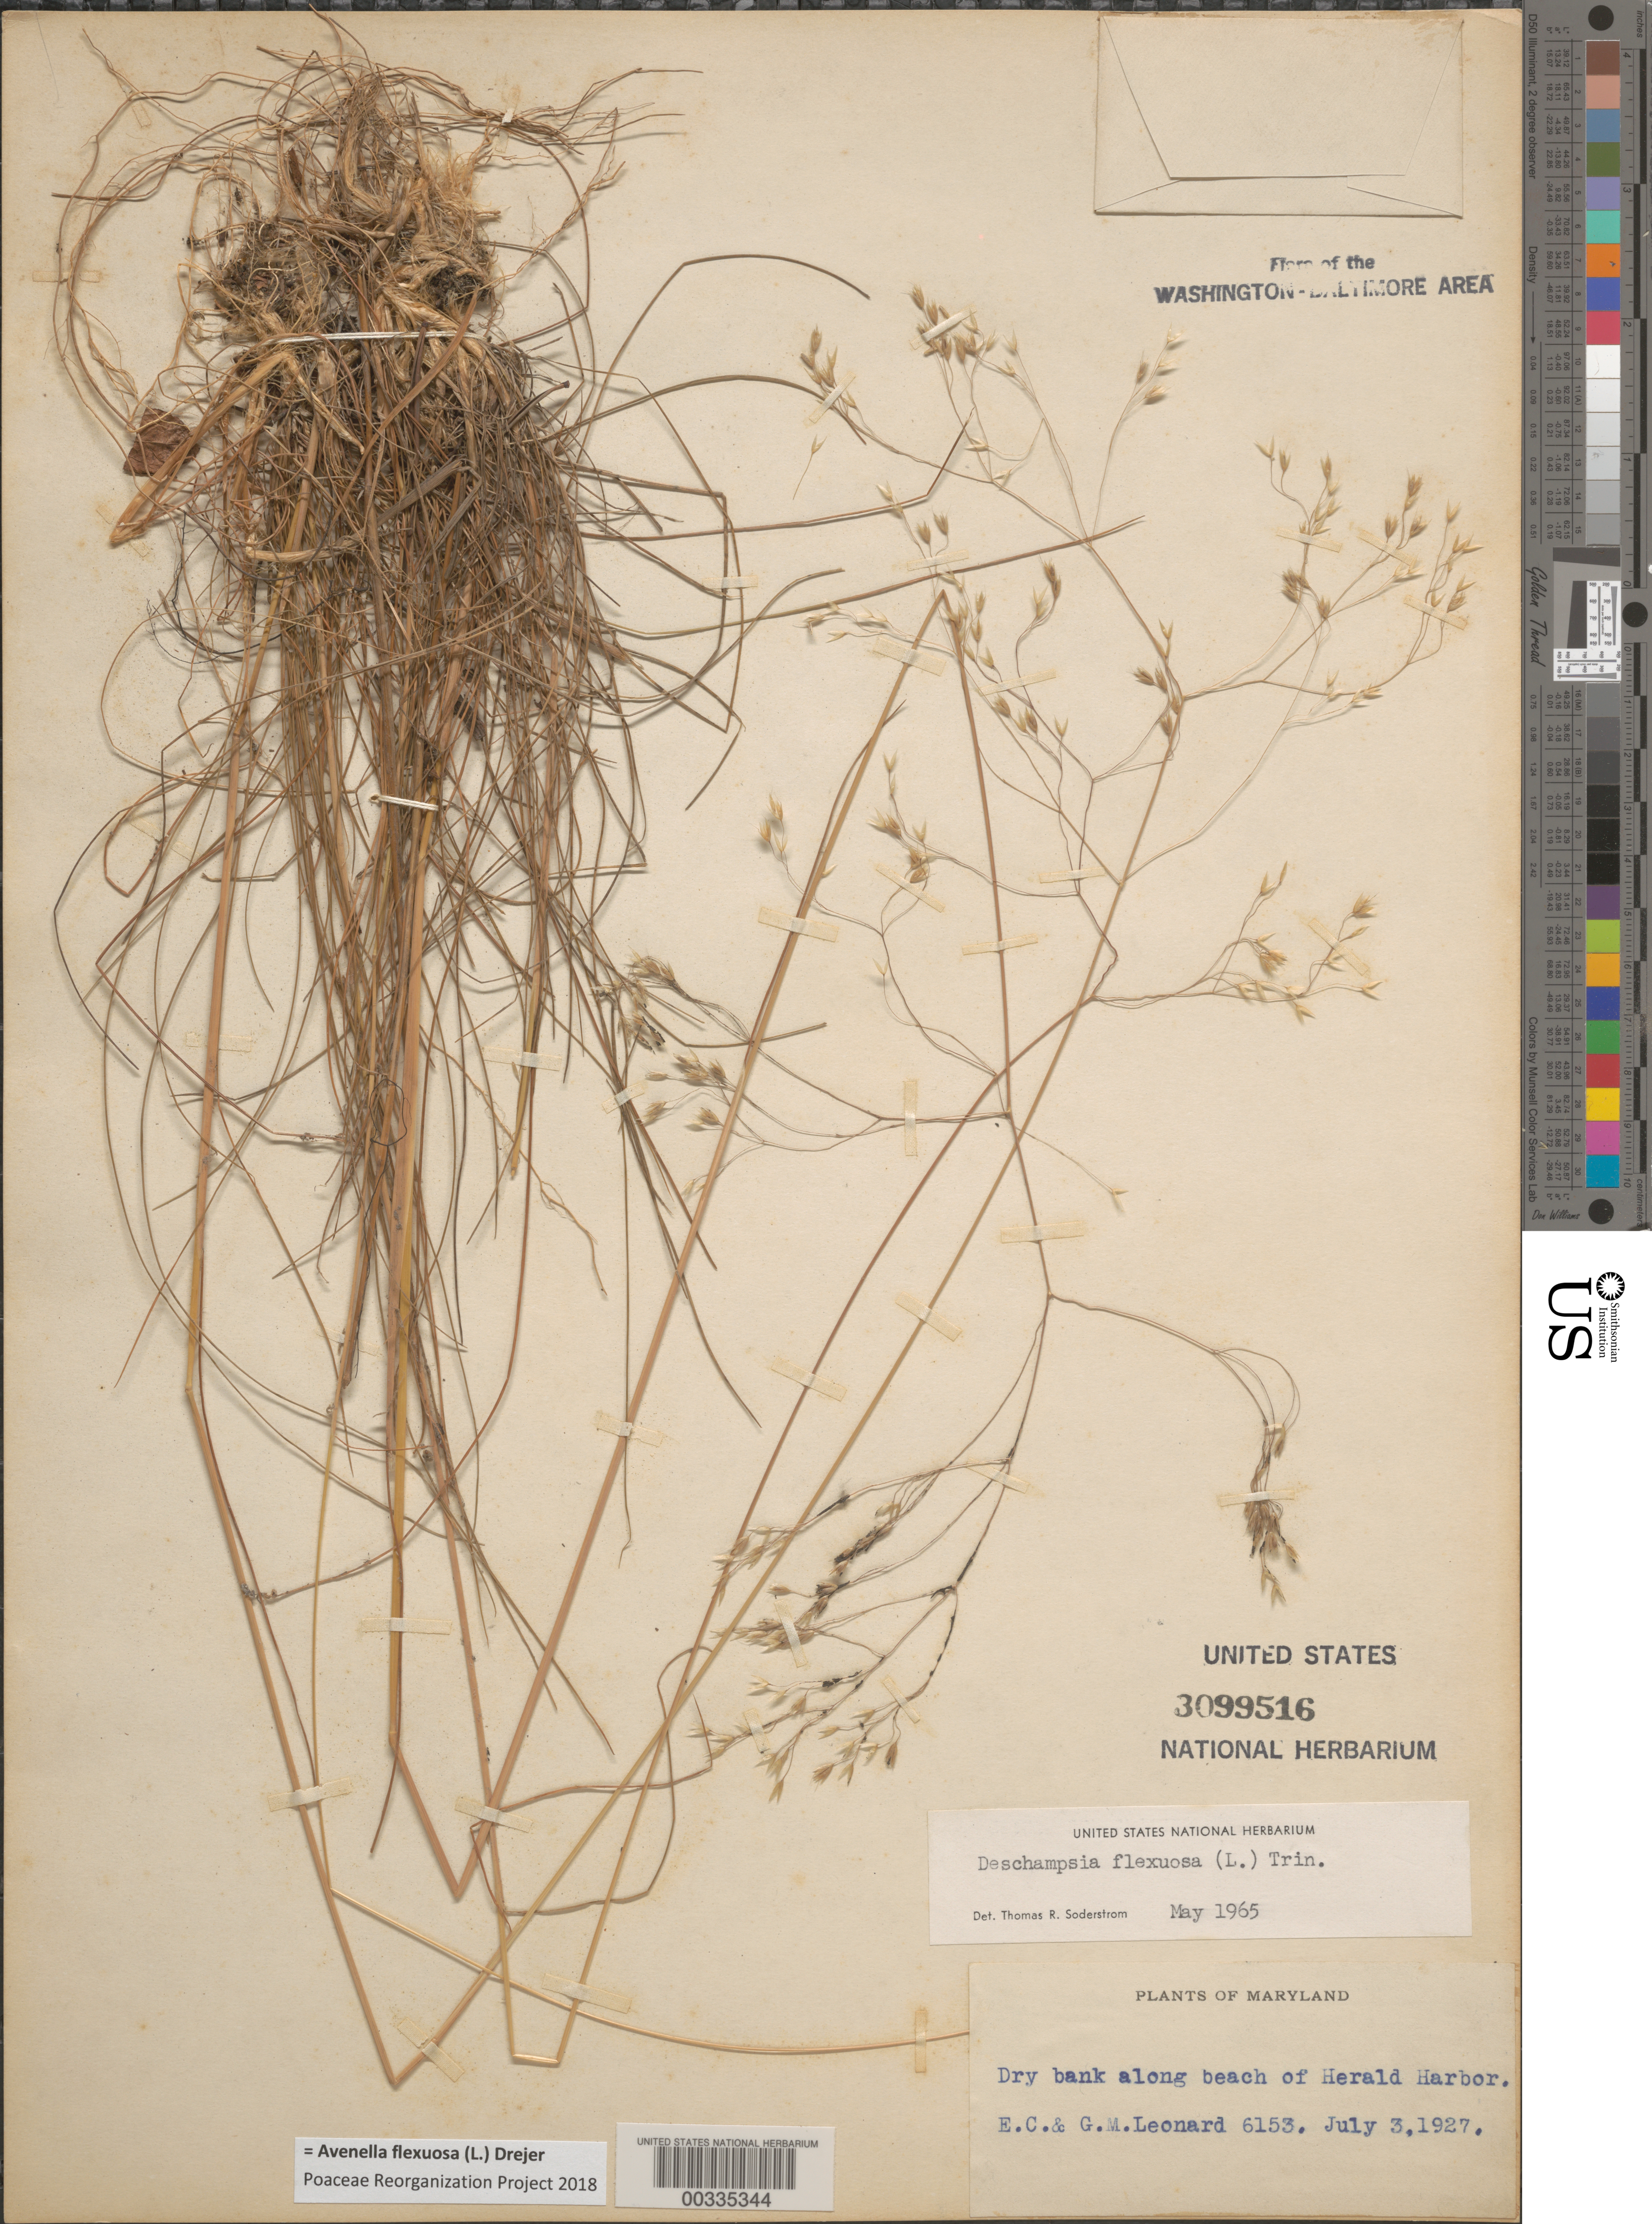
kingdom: Plantae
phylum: Tracheophyta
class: Liliopsida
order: Poales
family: Poaceae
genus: Avenella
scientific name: Avenella flexuosa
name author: (L.) Drejer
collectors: E. C. Leonard & G. M. Leonard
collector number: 6153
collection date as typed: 03 Jul 1927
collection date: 1927-07-03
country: United States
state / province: Maryland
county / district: Anne Arundel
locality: Herald Harbor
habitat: Dry bank along beach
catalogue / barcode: US 3099516